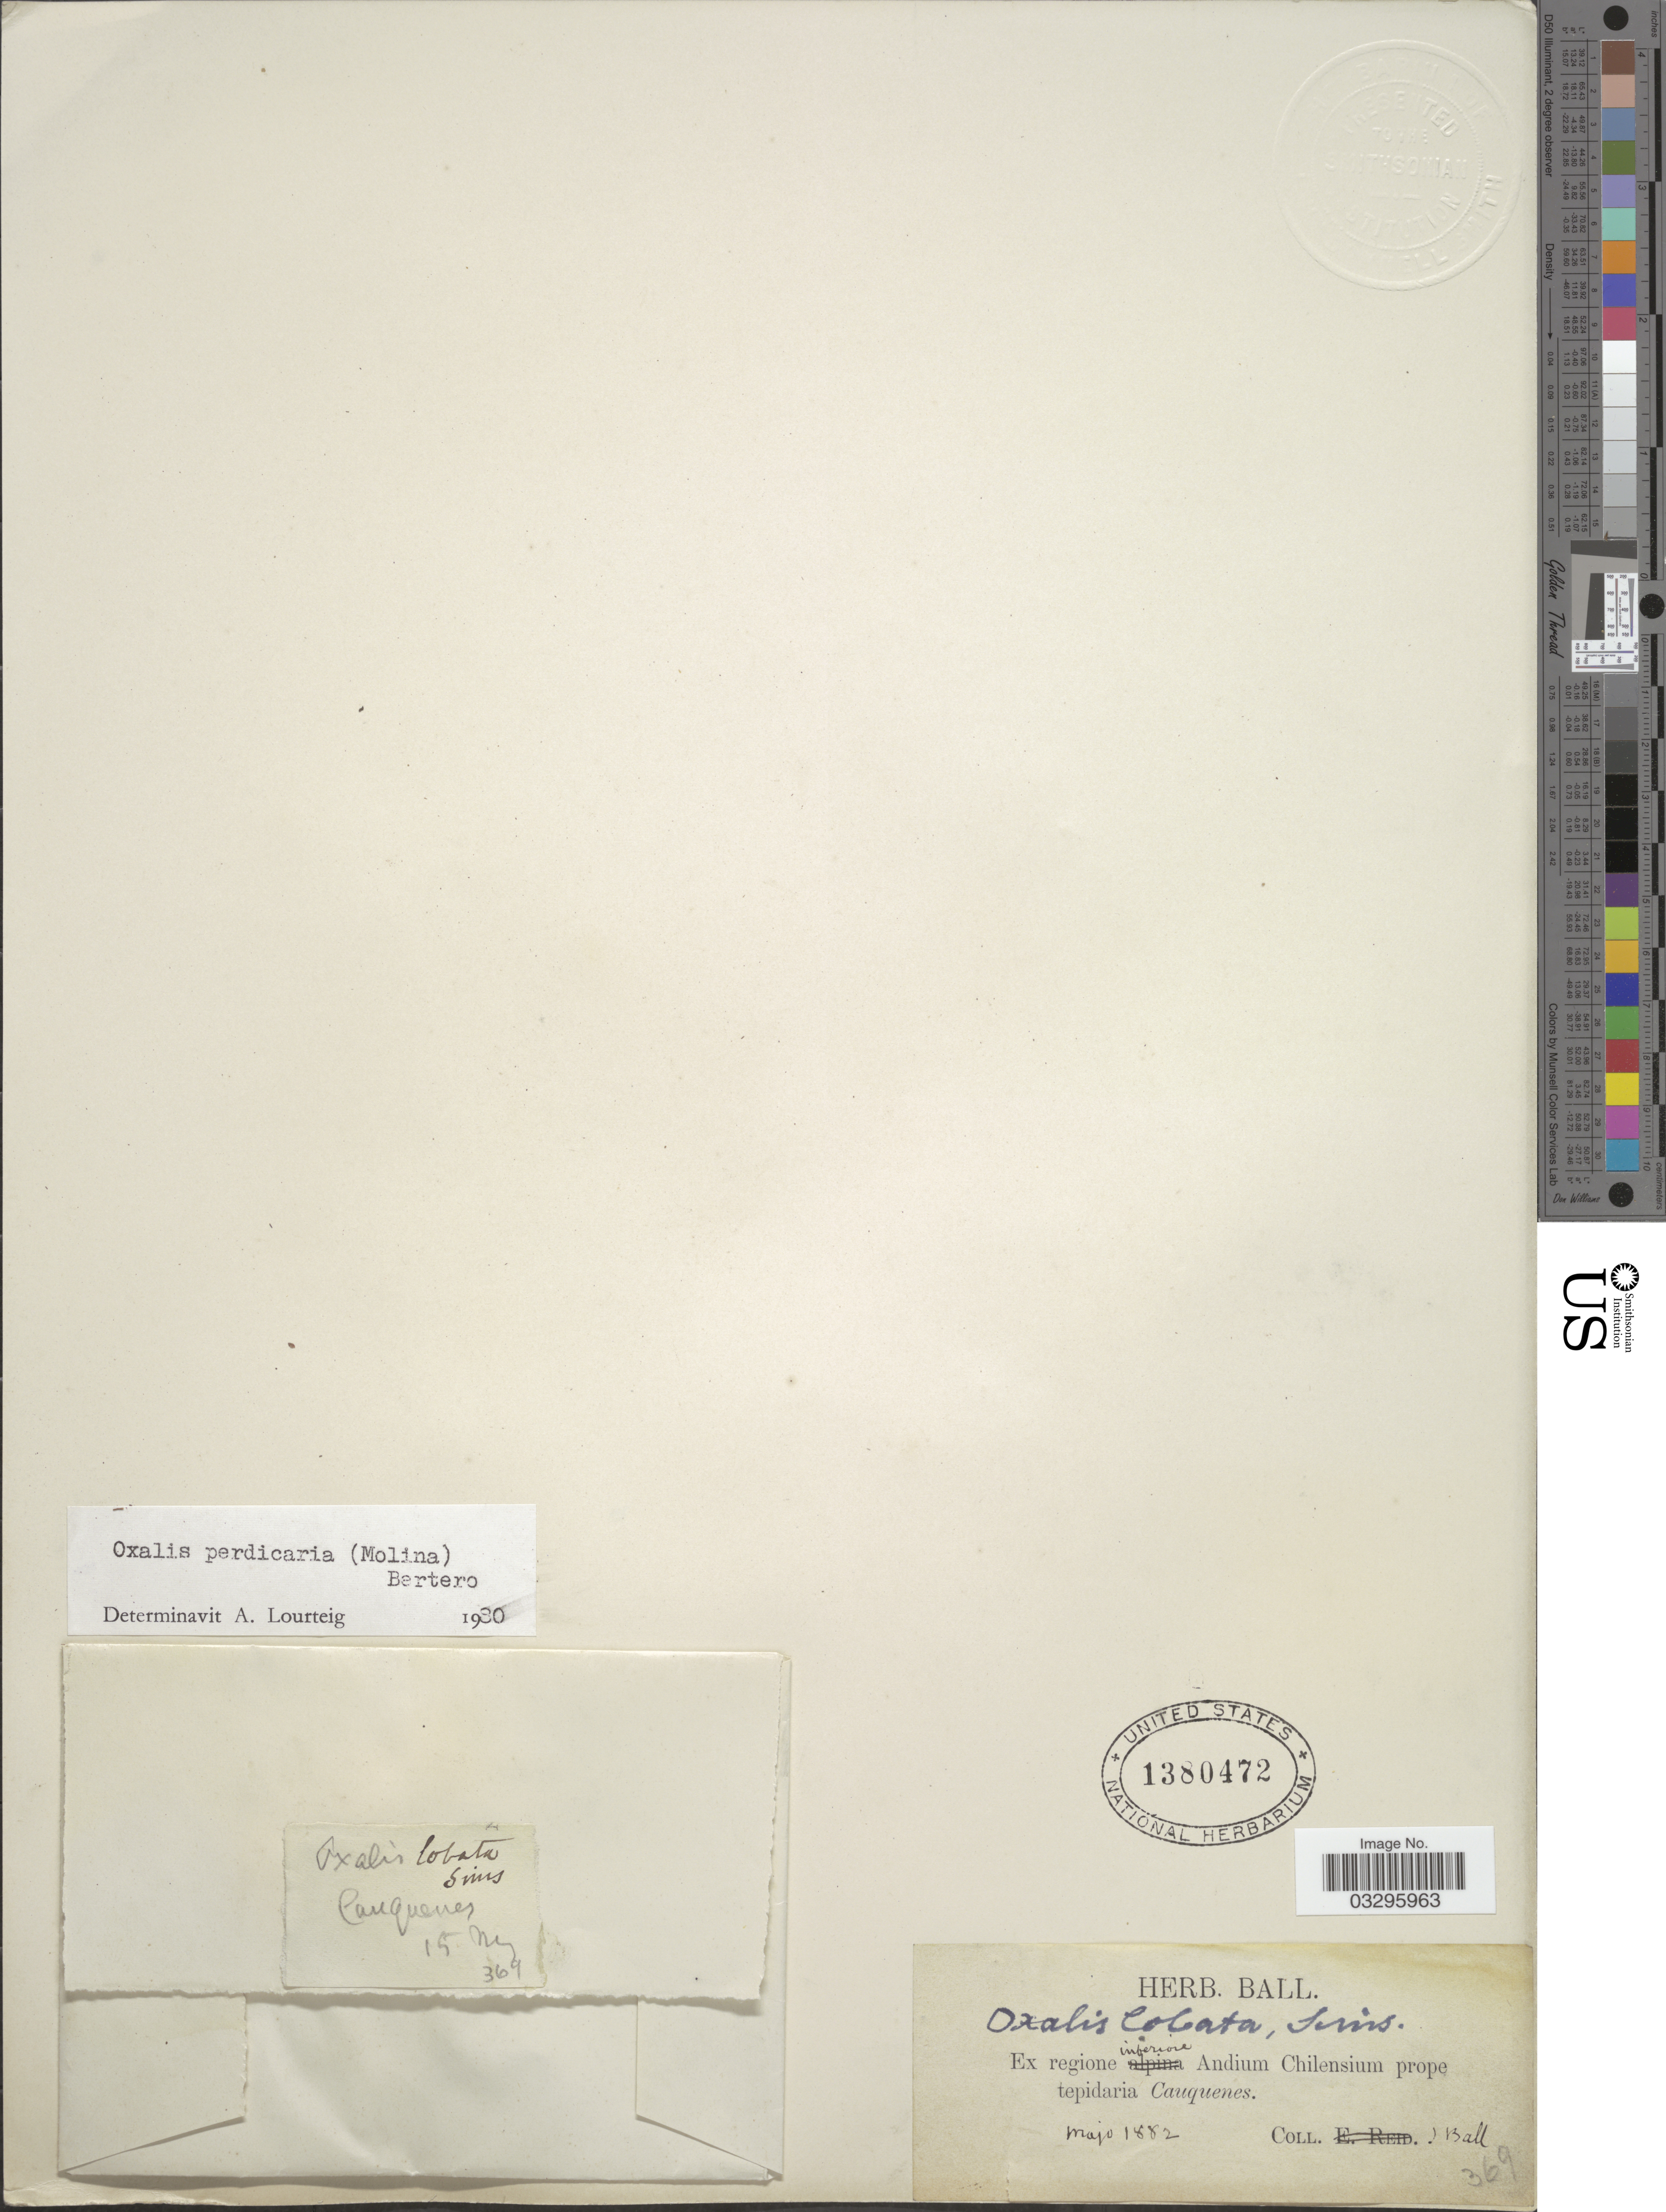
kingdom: Plantae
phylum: Tracheophyta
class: Magnoliopsida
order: Oxalidales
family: Oxalidaceae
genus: Oxalis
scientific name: Oxalis perdicaria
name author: (Molina) Bertero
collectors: J. Ball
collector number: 369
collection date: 1882-05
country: Chile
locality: Ex regione inferiore Andium Chilensium prope tepidaria Cauquenes.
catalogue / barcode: US 1380472